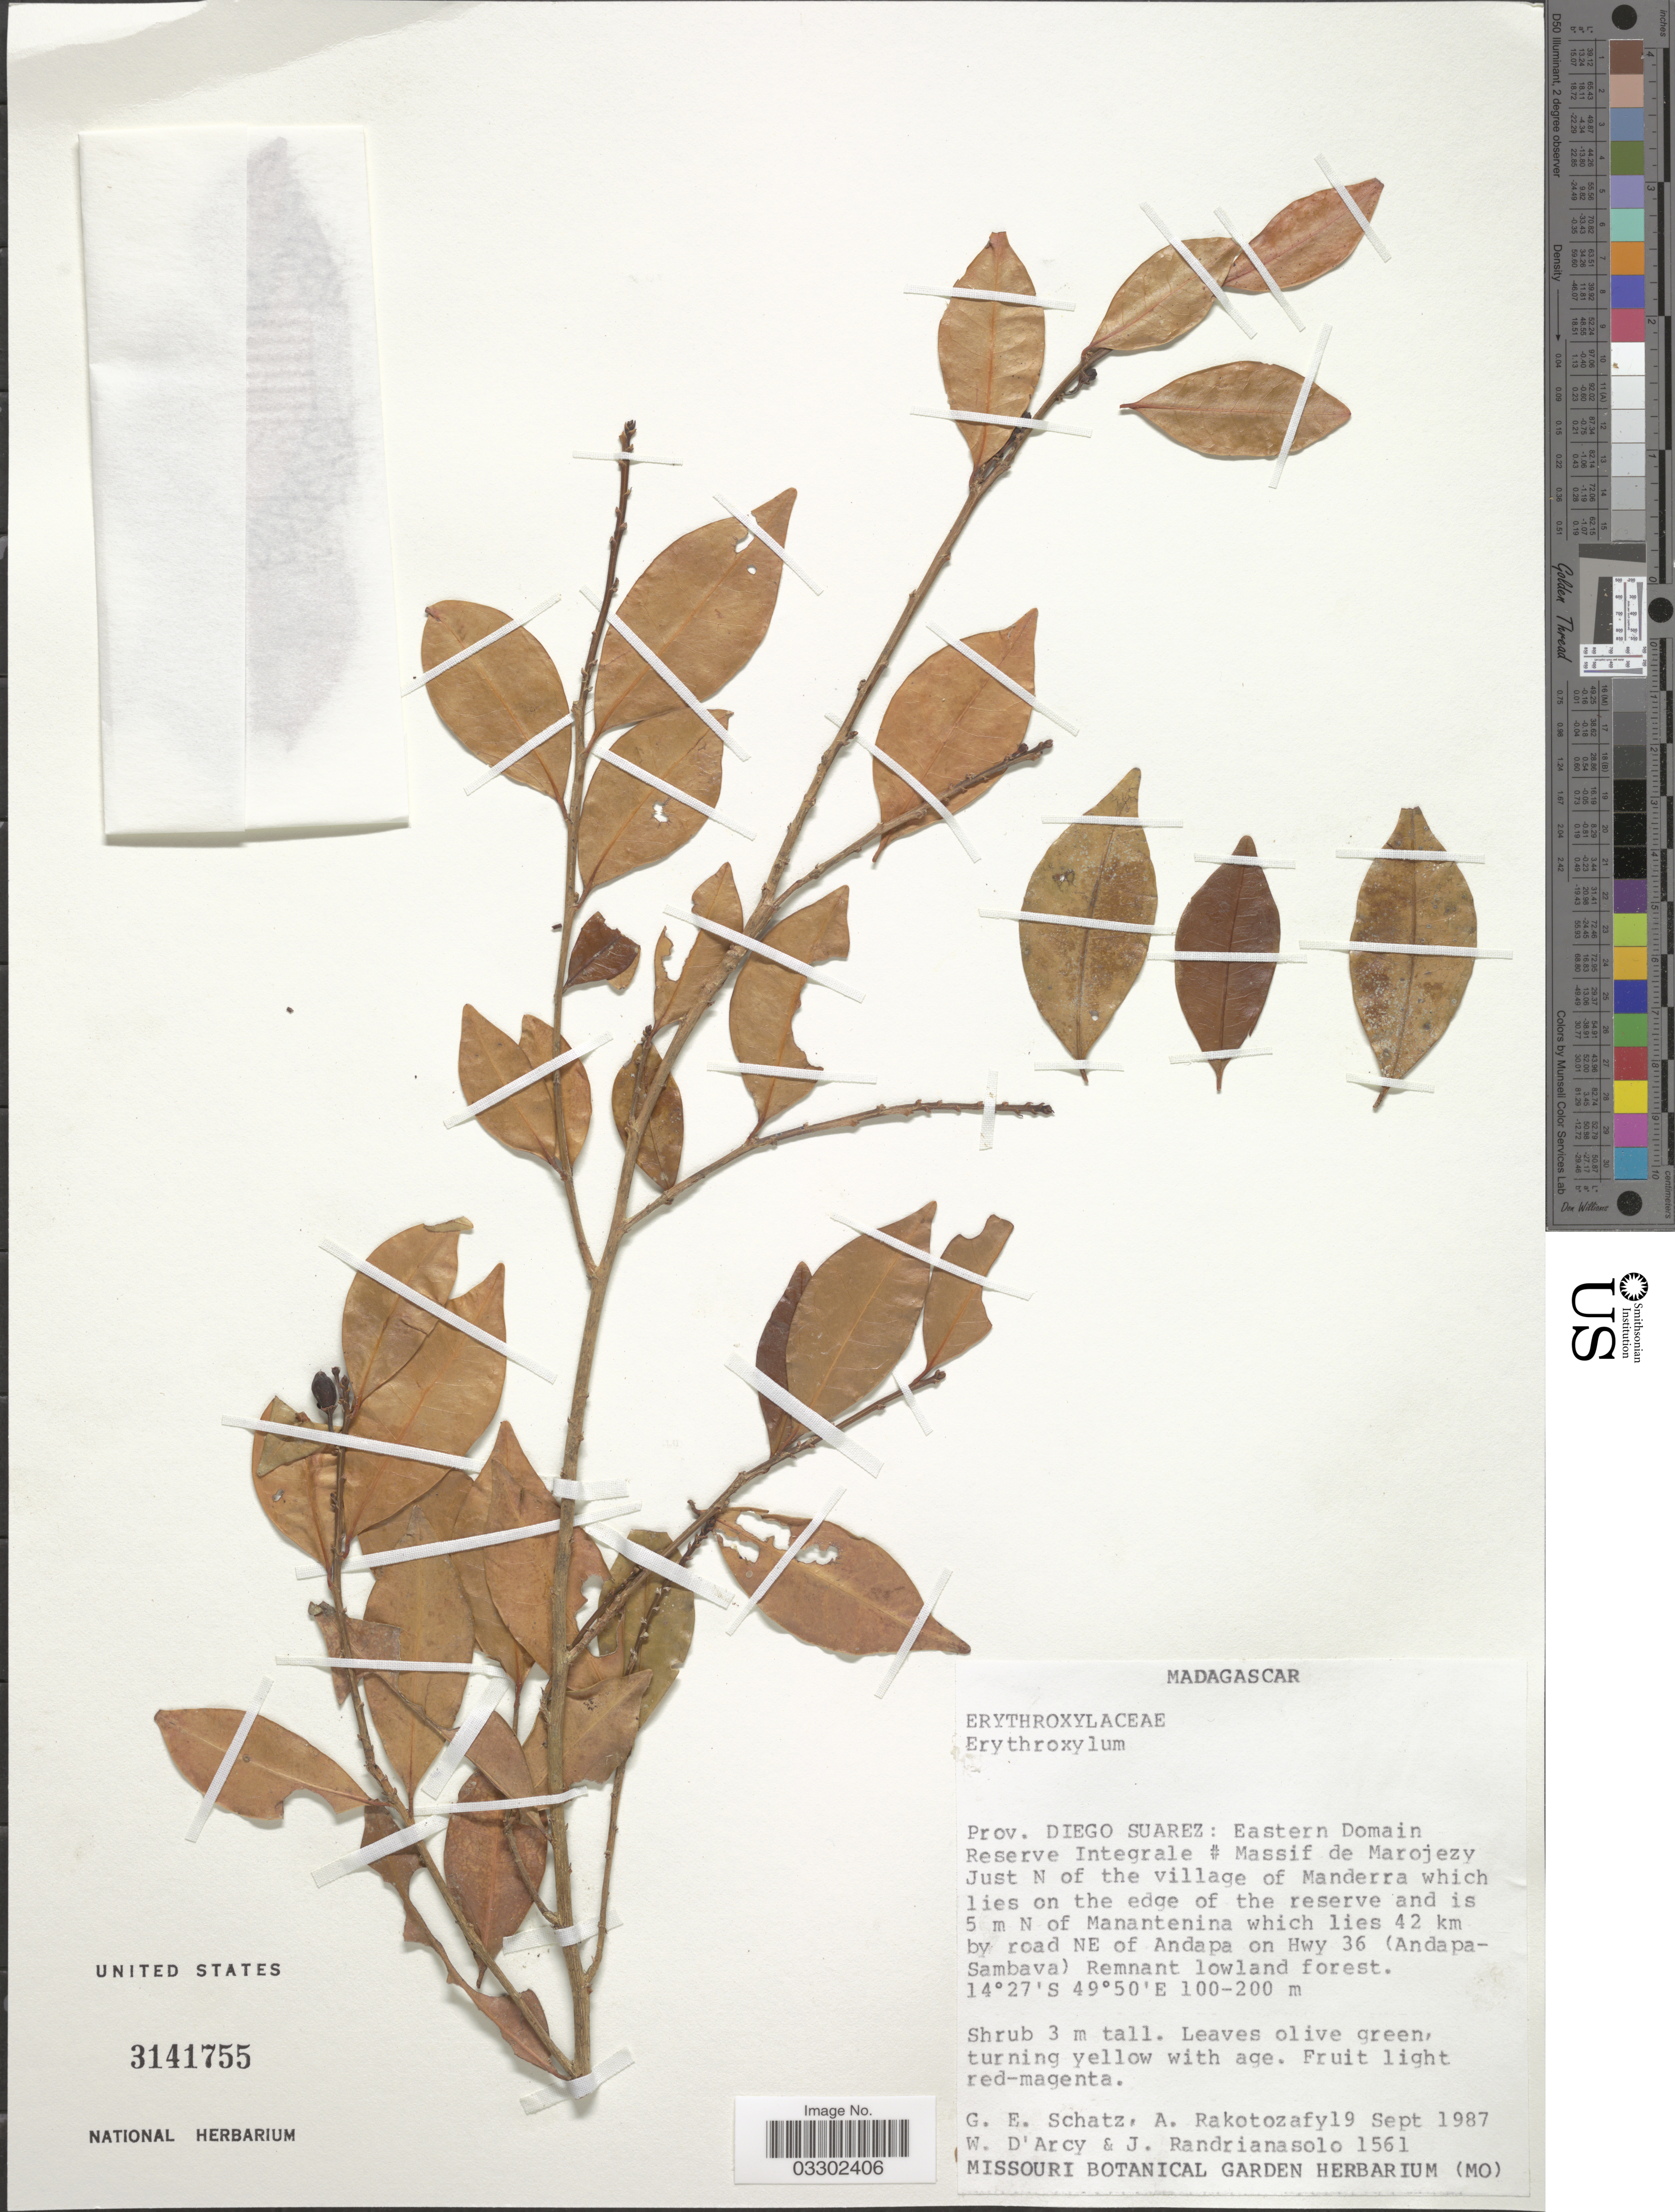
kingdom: Plantae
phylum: Tracheophyta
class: Magnoliopsida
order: Malpighiales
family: Erythroxylaceae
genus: Erythroxylum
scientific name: Erythroxylum sp.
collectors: G. Schatz, A. Rakotozafy, W. G. D'Arcy & J. Randrianasolo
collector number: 1561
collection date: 1987-09-19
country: Madagascar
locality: Prov. Diego Suarez: Eastern Domain Reserve Integrale # Massif de Marojezy. Just N of the village of Manderra which lies on the edge of the reserve and is 5 m N of Manantenina which lies 42 km by road NE of Andapa on Hwy 36 (Andapa-Sambava).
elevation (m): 100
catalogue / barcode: US 3141755